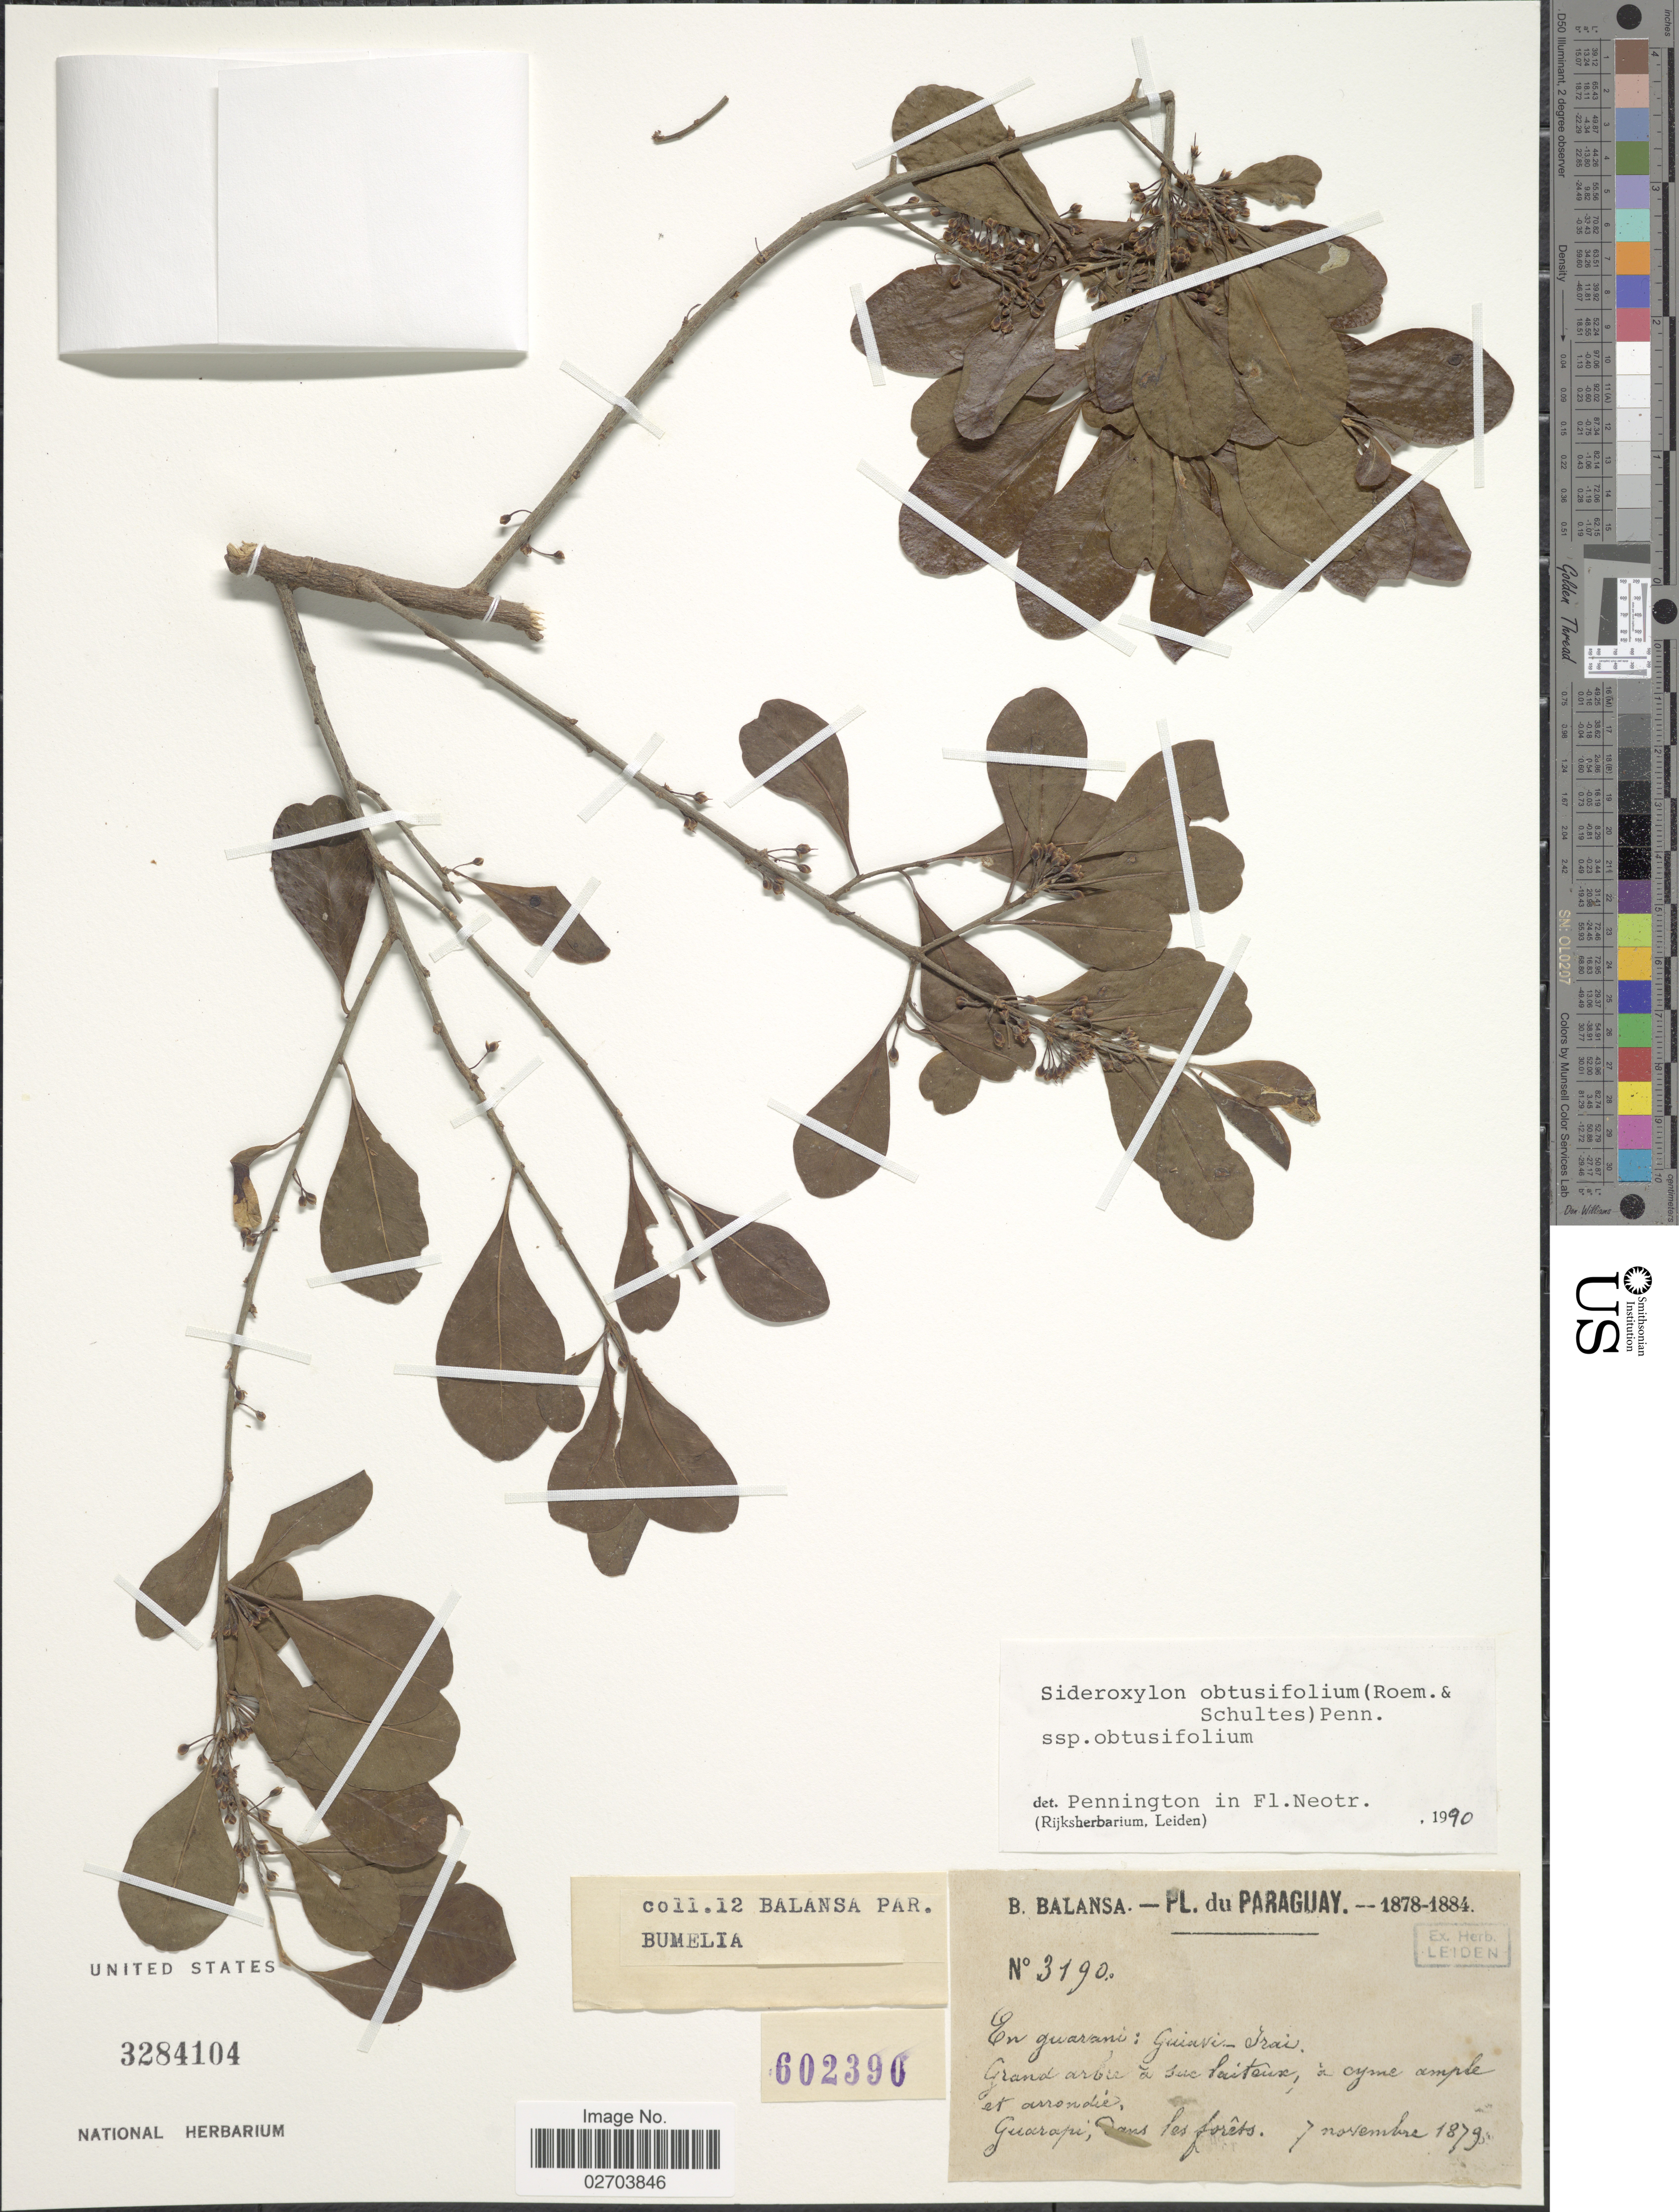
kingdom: Plantae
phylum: Tracheophyta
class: Magnoliopsida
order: Ericales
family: Sapotaceae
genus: Sideroxylon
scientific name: Sideroxylon obtusifolium subsp. obtusifolium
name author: (Roem. & Schult.) T.D. Penn.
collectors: B. Balansa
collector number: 3190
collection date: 1879-11-07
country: Paraguay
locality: Guarapi; dans les forets.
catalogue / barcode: US 3284104